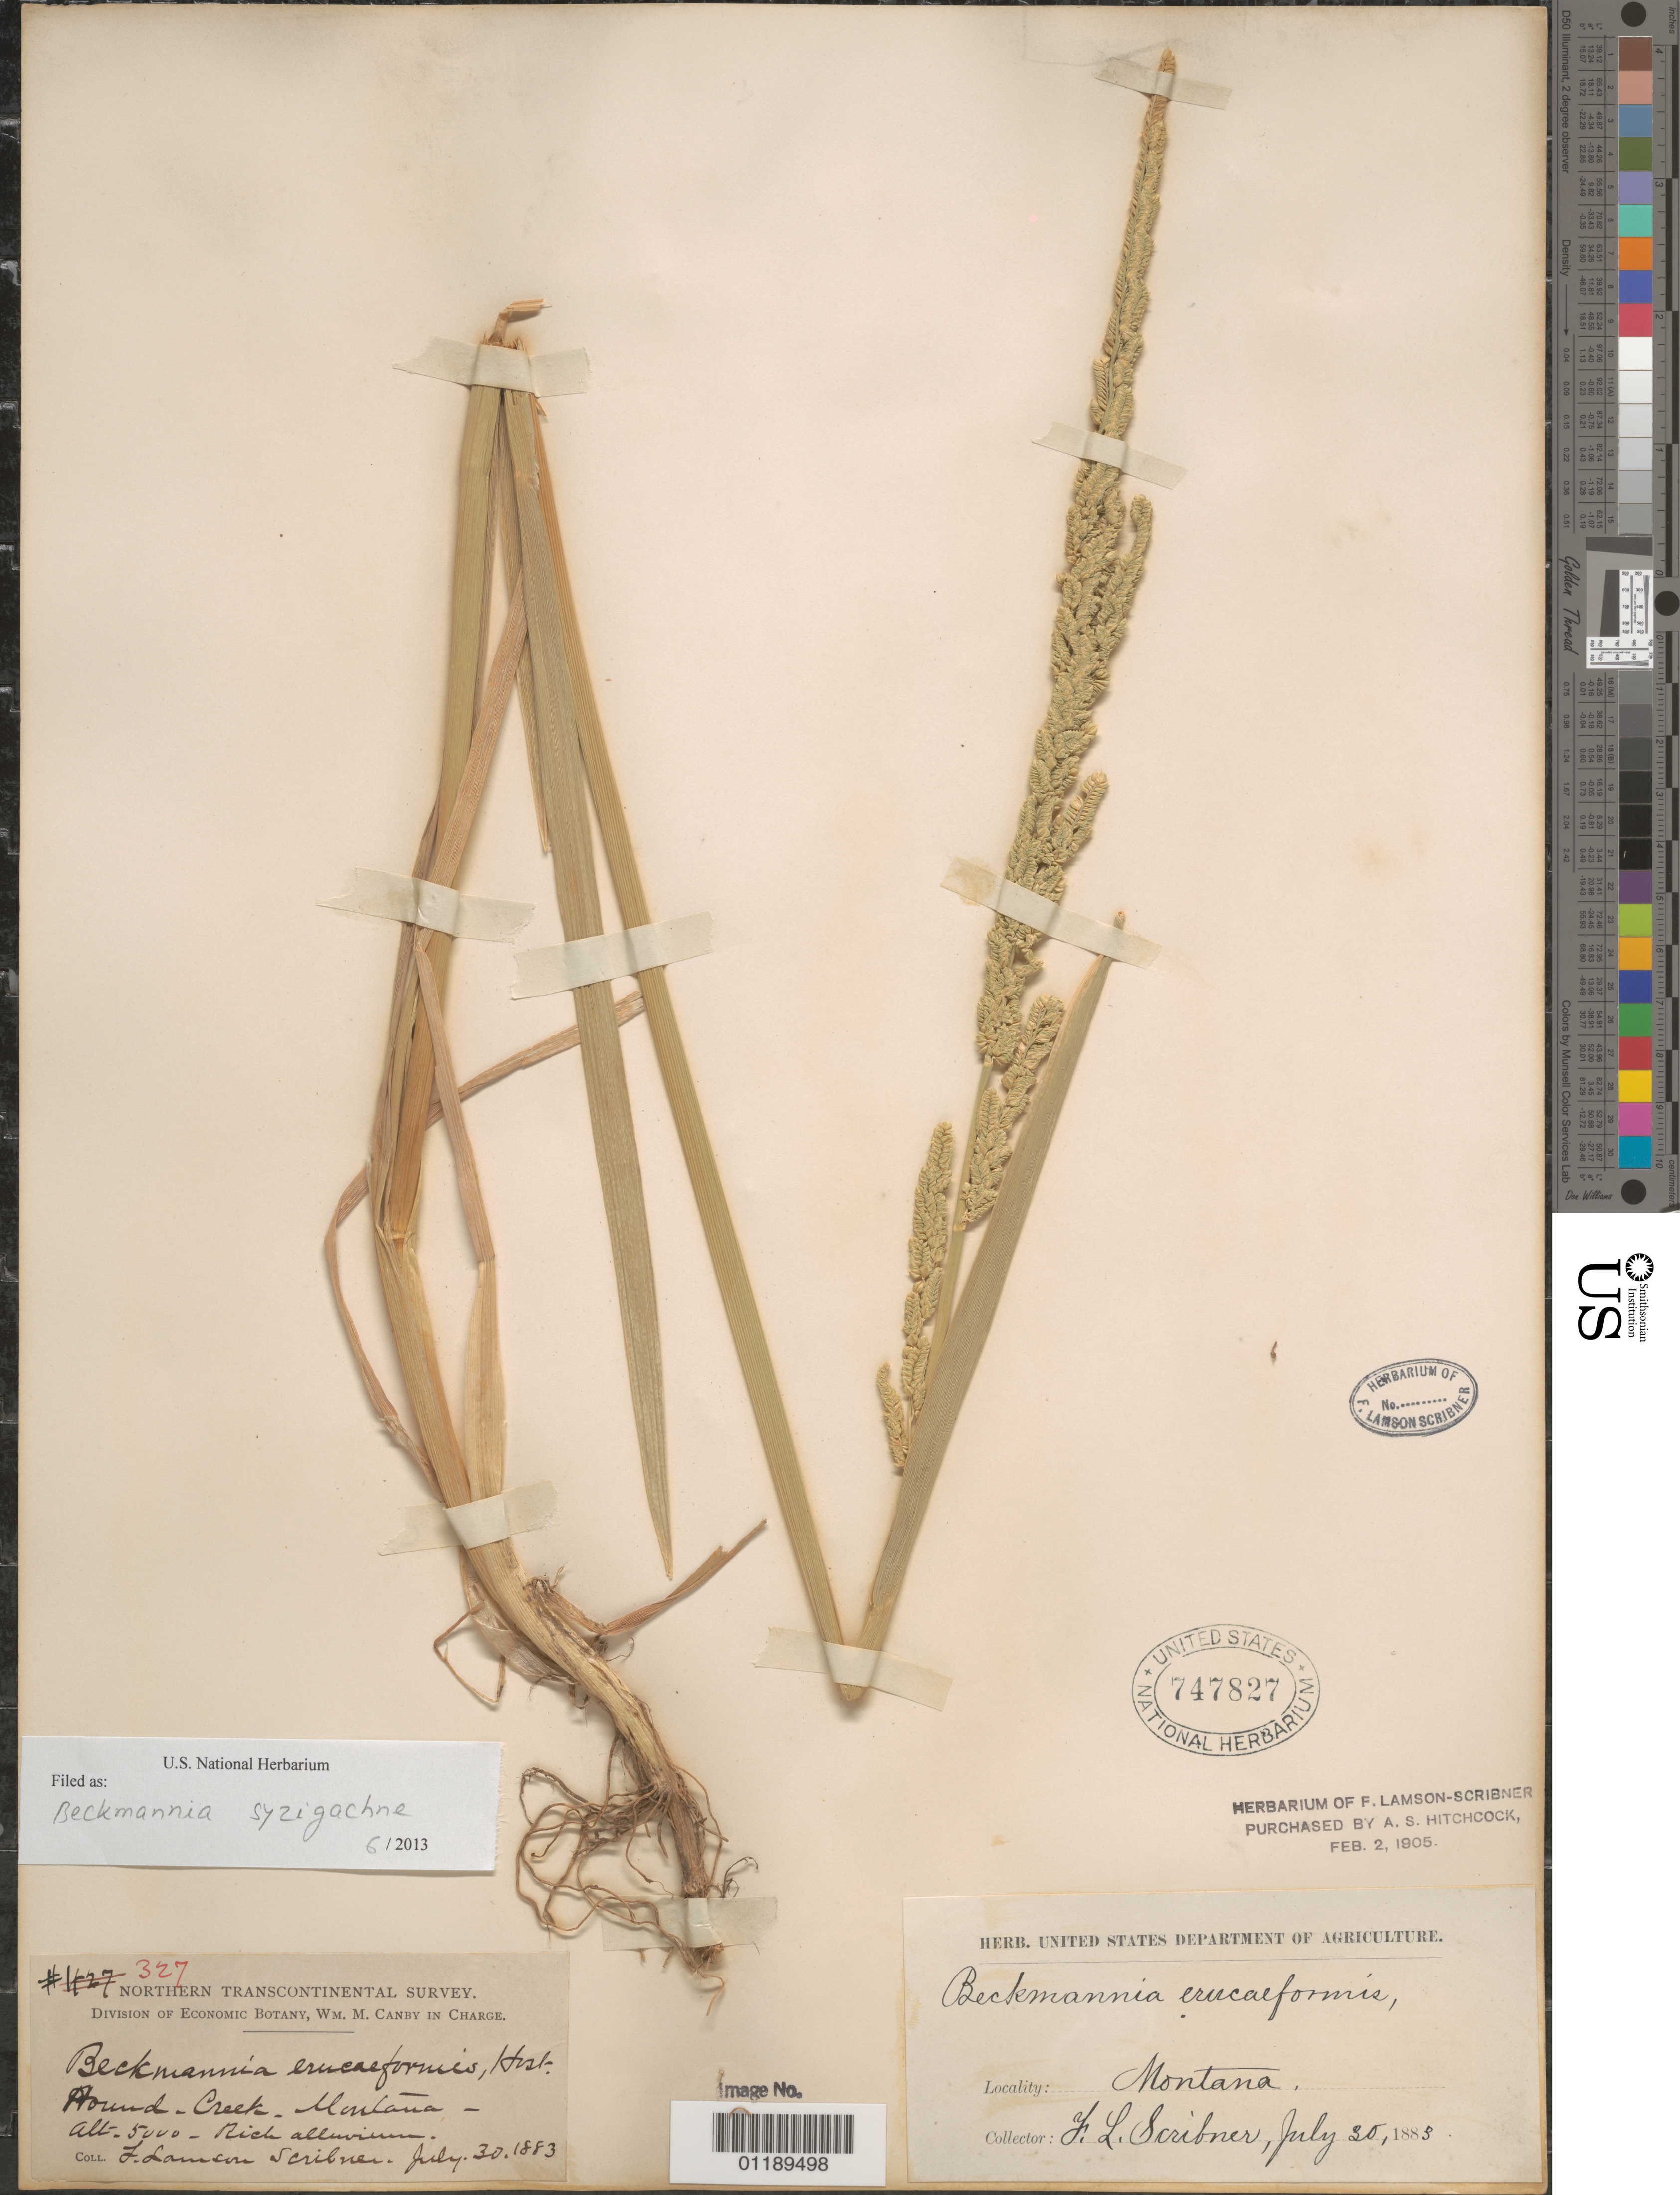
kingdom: Plantae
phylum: Tracheophyta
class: Liliopsida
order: Poales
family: Poaceae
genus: Beckmannia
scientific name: Beckmannia syzigachne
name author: (Steud.) Fernald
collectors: F. L. Scribner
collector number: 327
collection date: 1883-07-30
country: United States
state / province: Montana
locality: Hound Creek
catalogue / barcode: US 747827